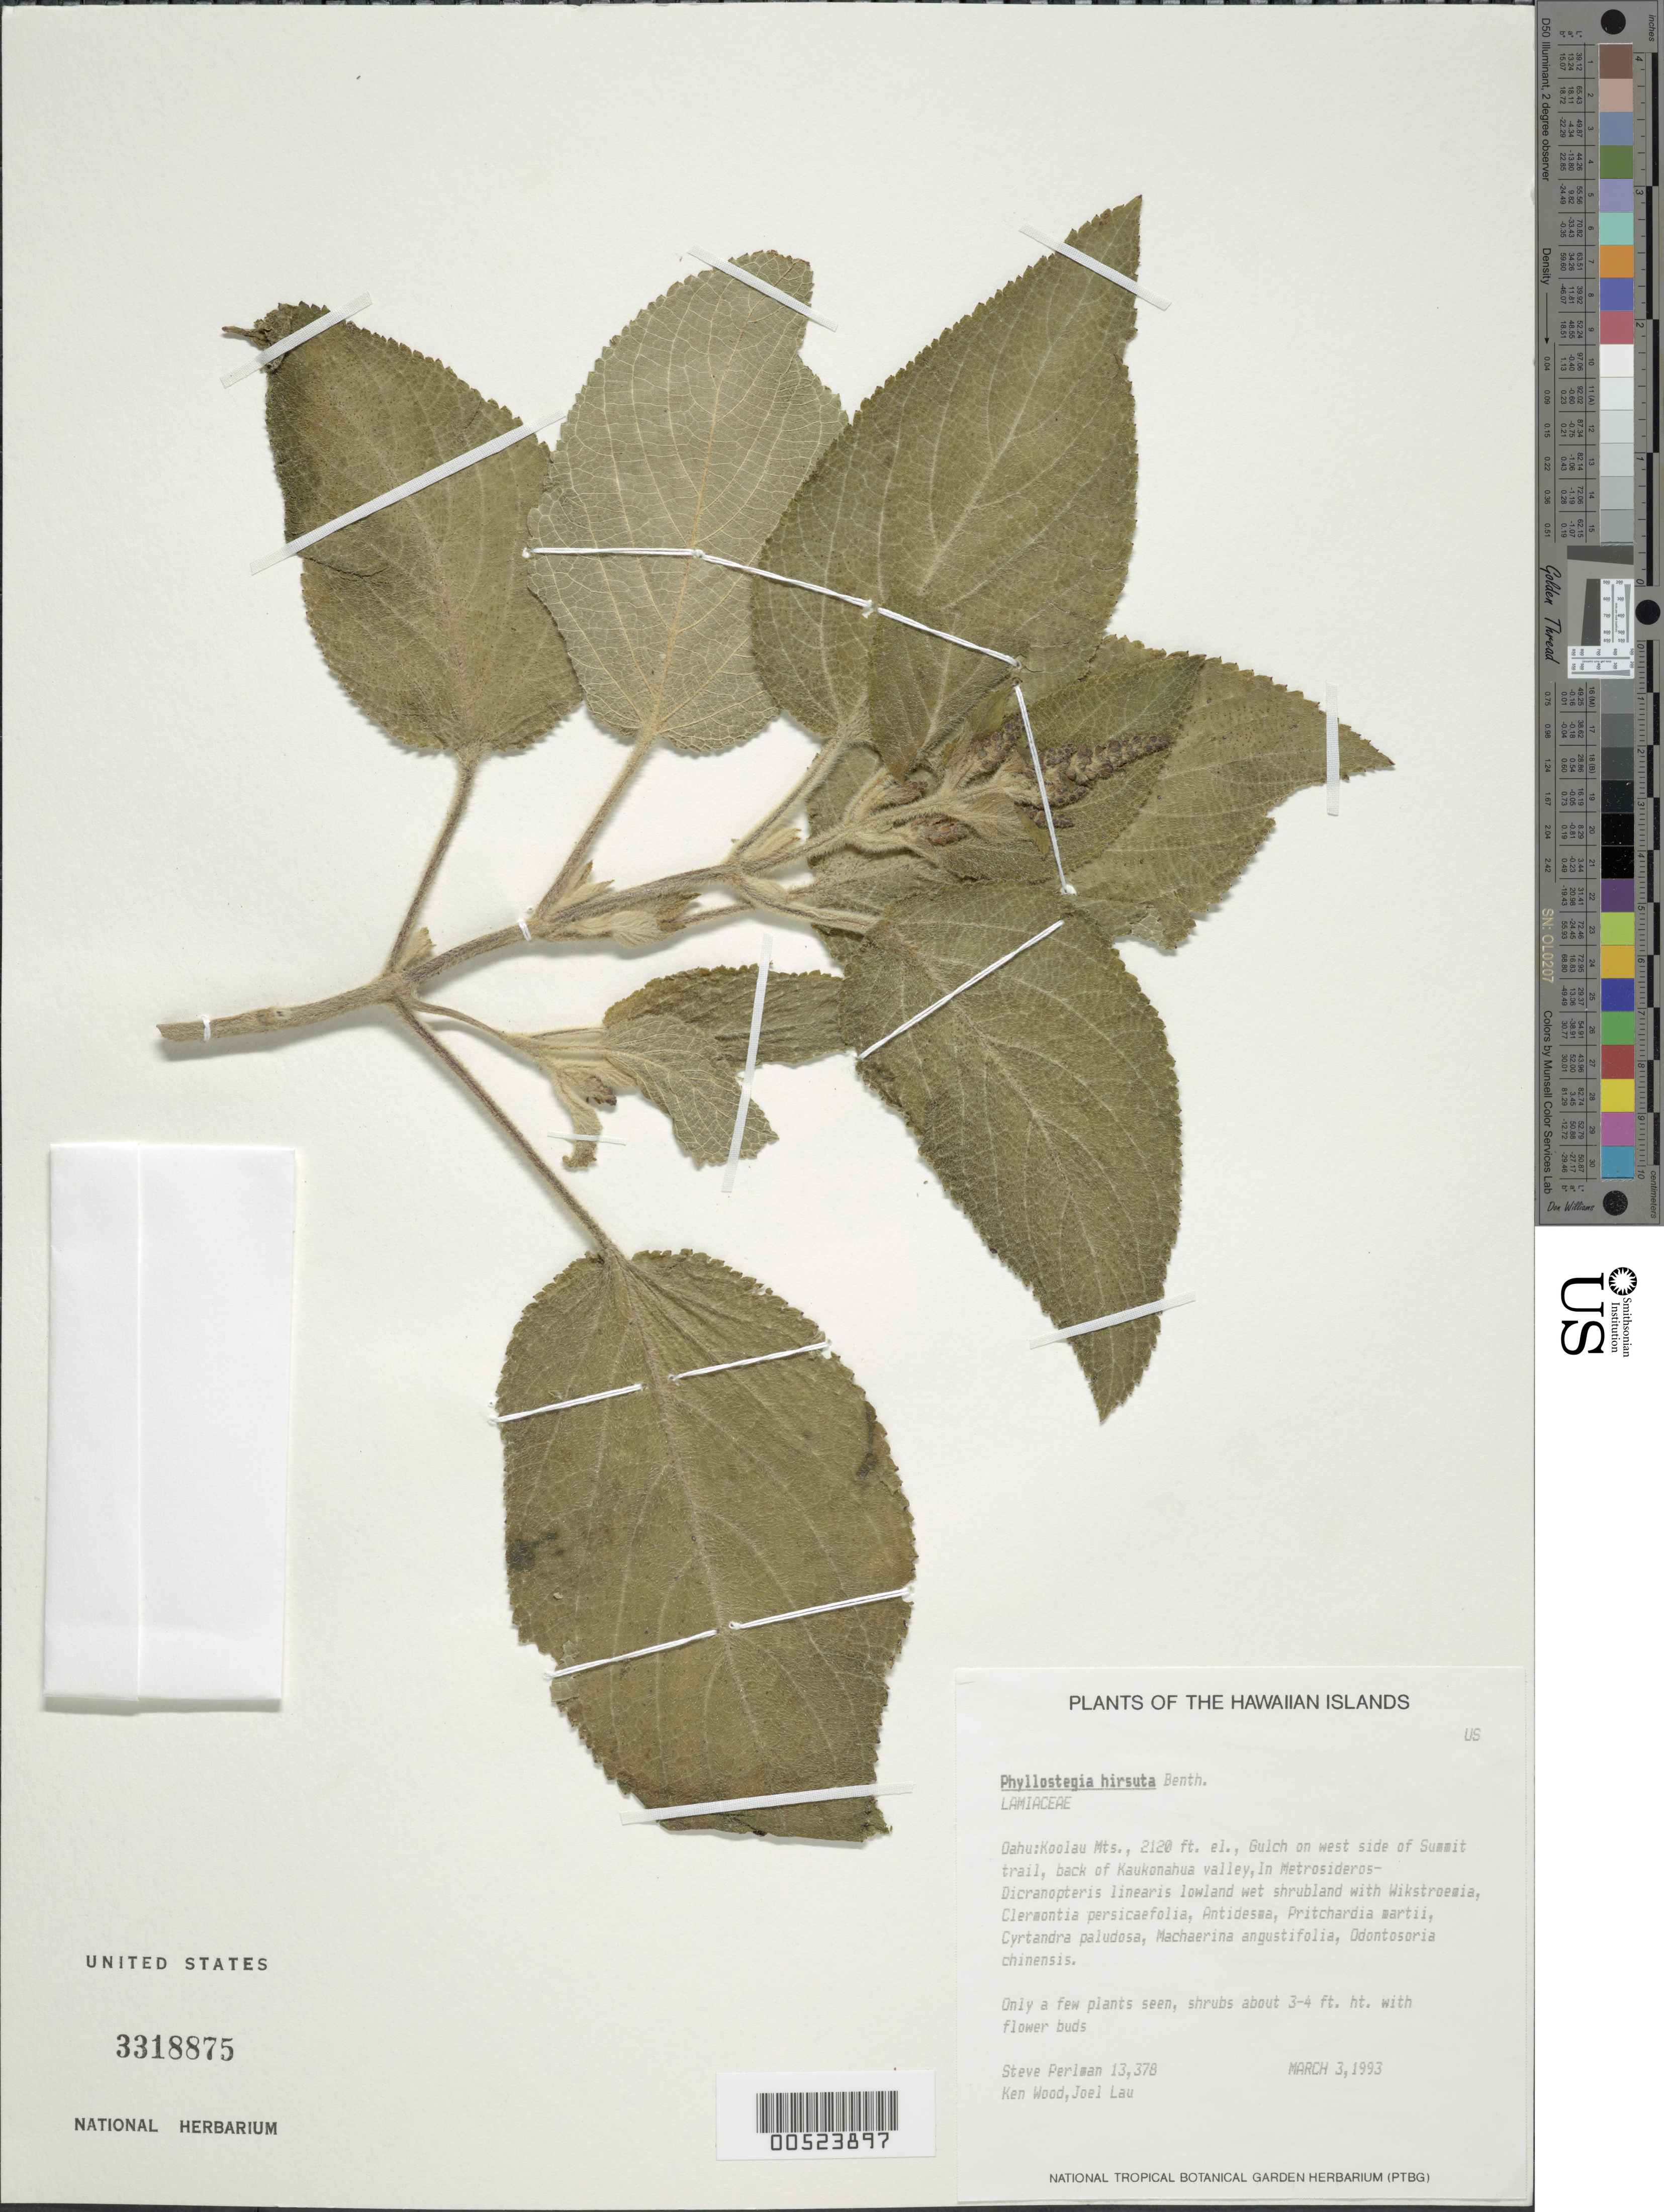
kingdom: Plantae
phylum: Tracheophyta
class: Magnoliopsida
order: Lamiales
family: Lamiaceae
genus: Phyllostegia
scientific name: Phyllostegia hirsuta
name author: Benth.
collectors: S. P. Perlman, K. Wood & J. Lau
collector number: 13378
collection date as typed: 3 Mar 1993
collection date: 1993-03-03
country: United States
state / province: Hawaii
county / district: Honolulu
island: Oahu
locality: Koolau Mts, gulch on W side of Summit trail, back of Kaukonahua valley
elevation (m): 646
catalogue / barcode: US 3318875